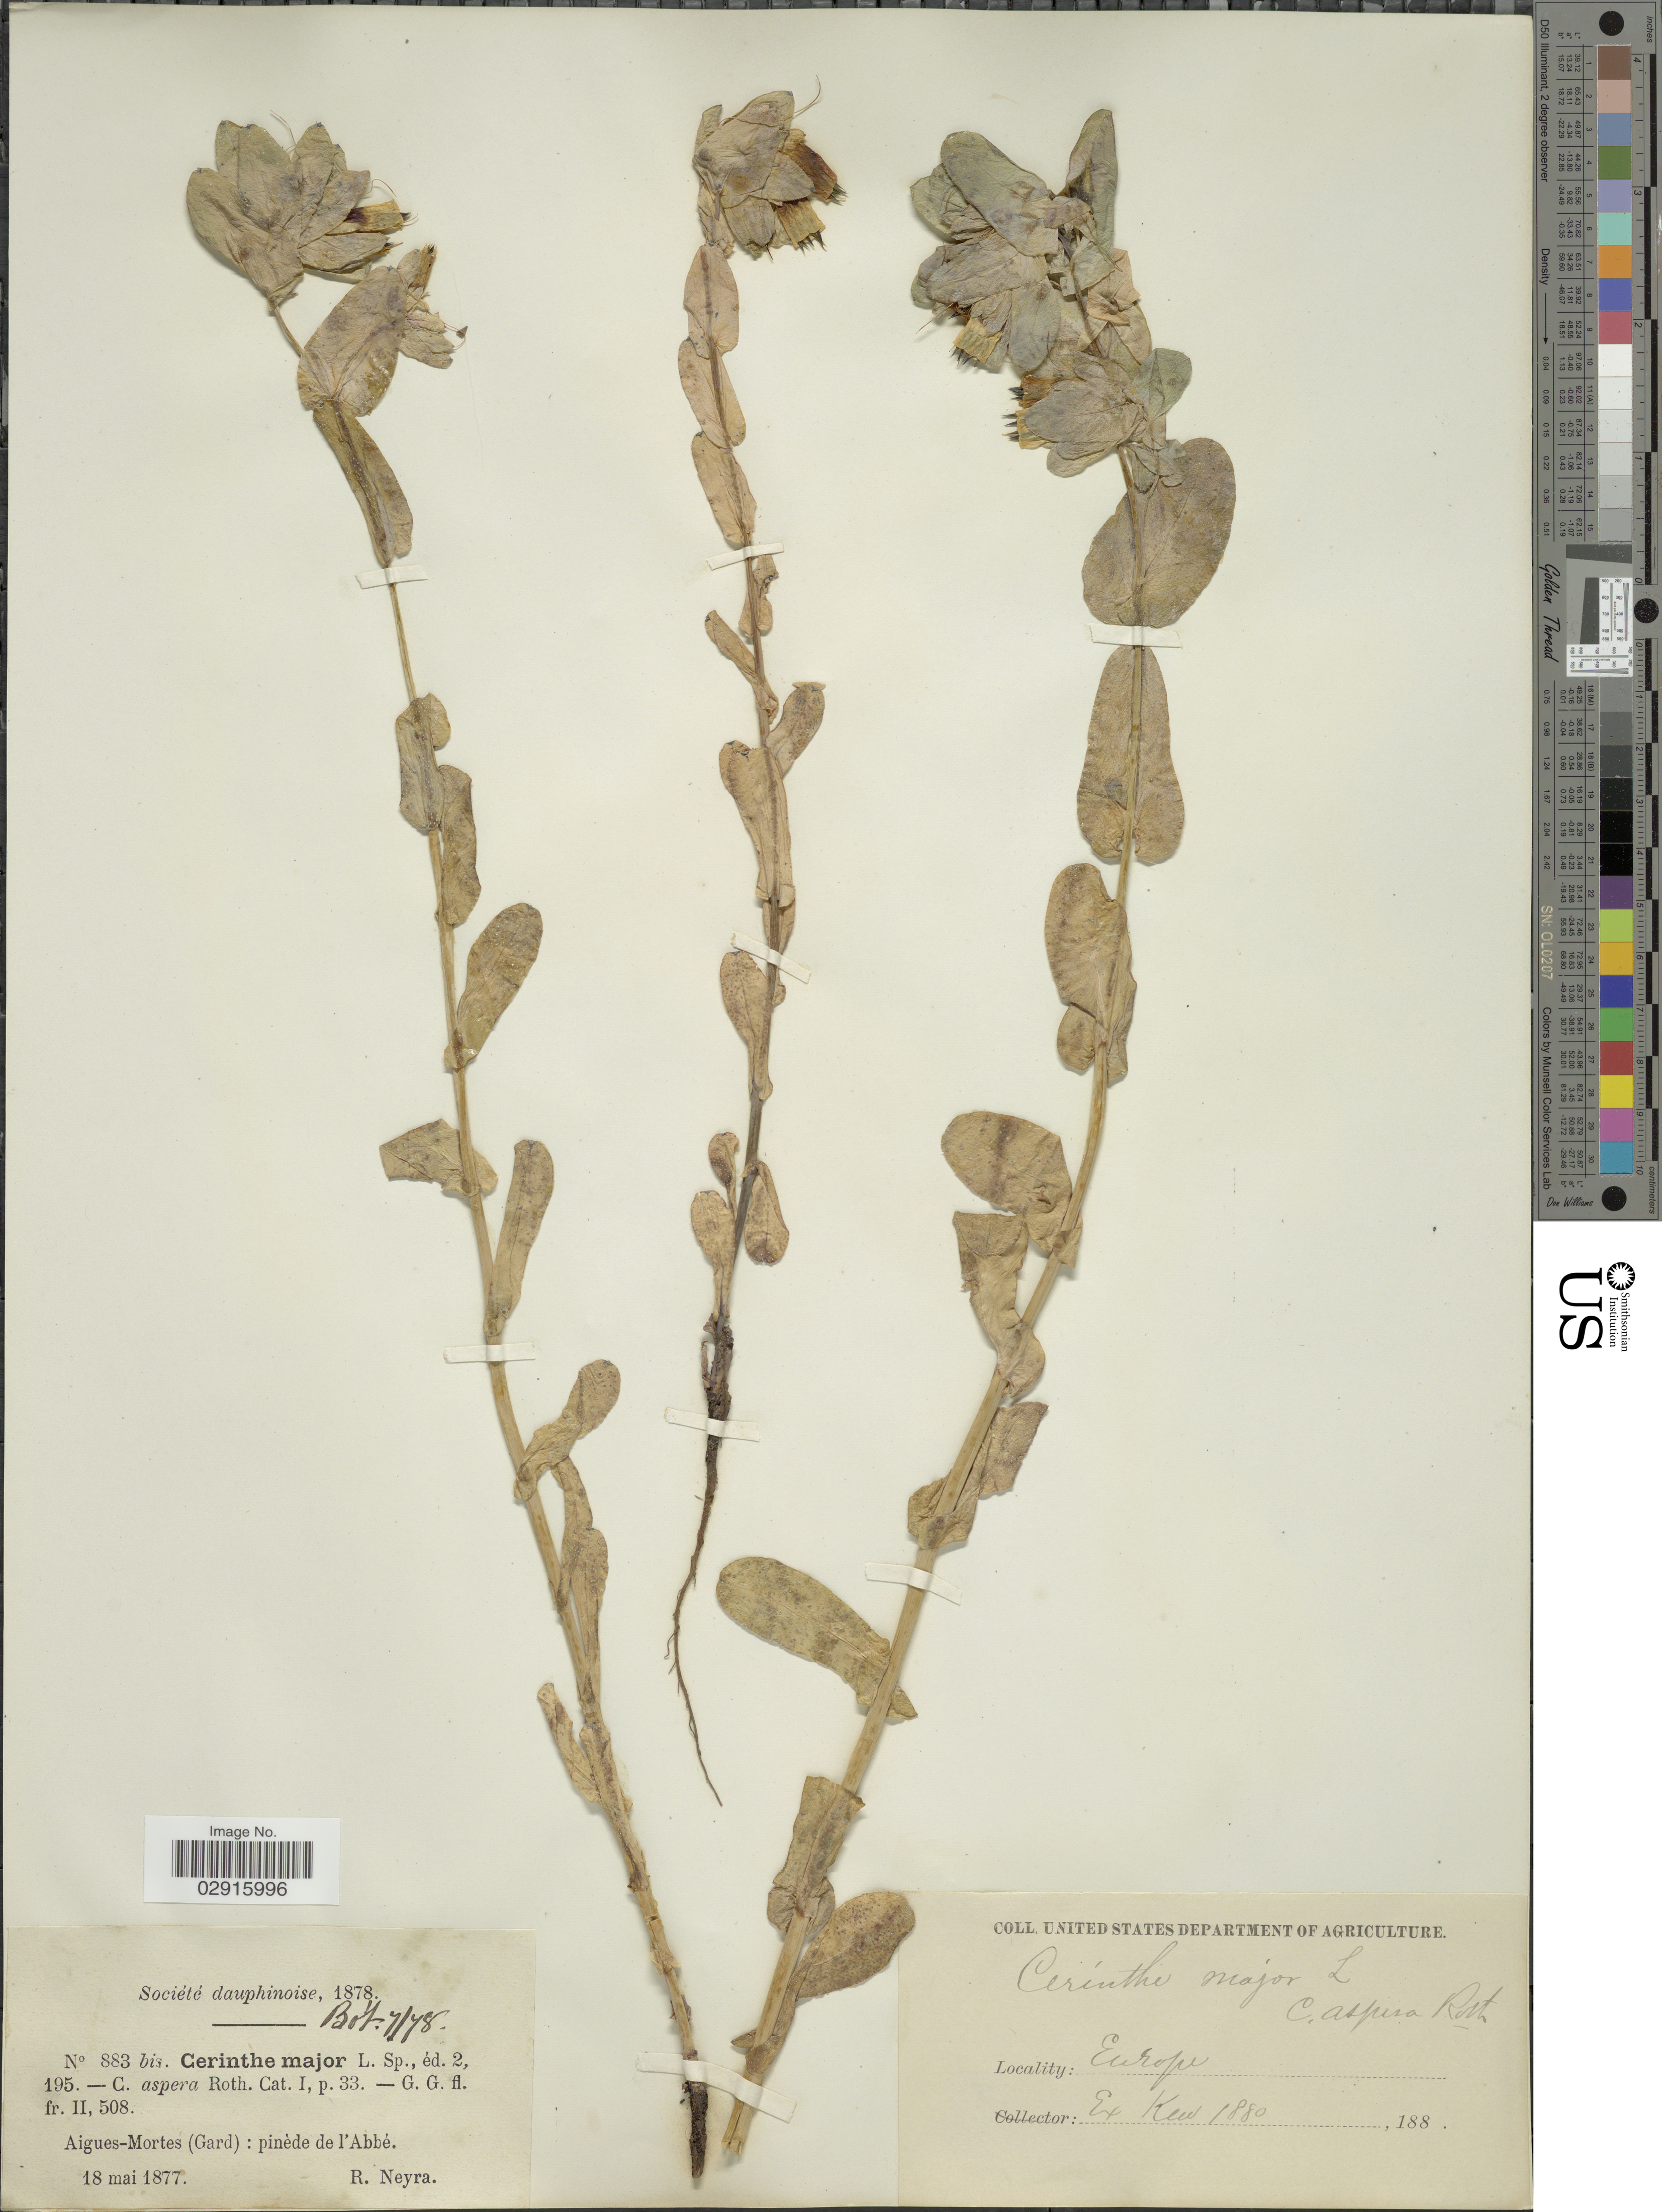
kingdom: Plantae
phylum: Tracheophyta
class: Magnoliopsida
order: Boraginales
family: Boraginaceae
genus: Cerinthe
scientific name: Cerinthe major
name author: L.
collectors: R. Neyra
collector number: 883bis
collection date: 1877-05-18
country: France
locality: Aigues-Mortes (Gard), pinède de l'Abbé, Europe.